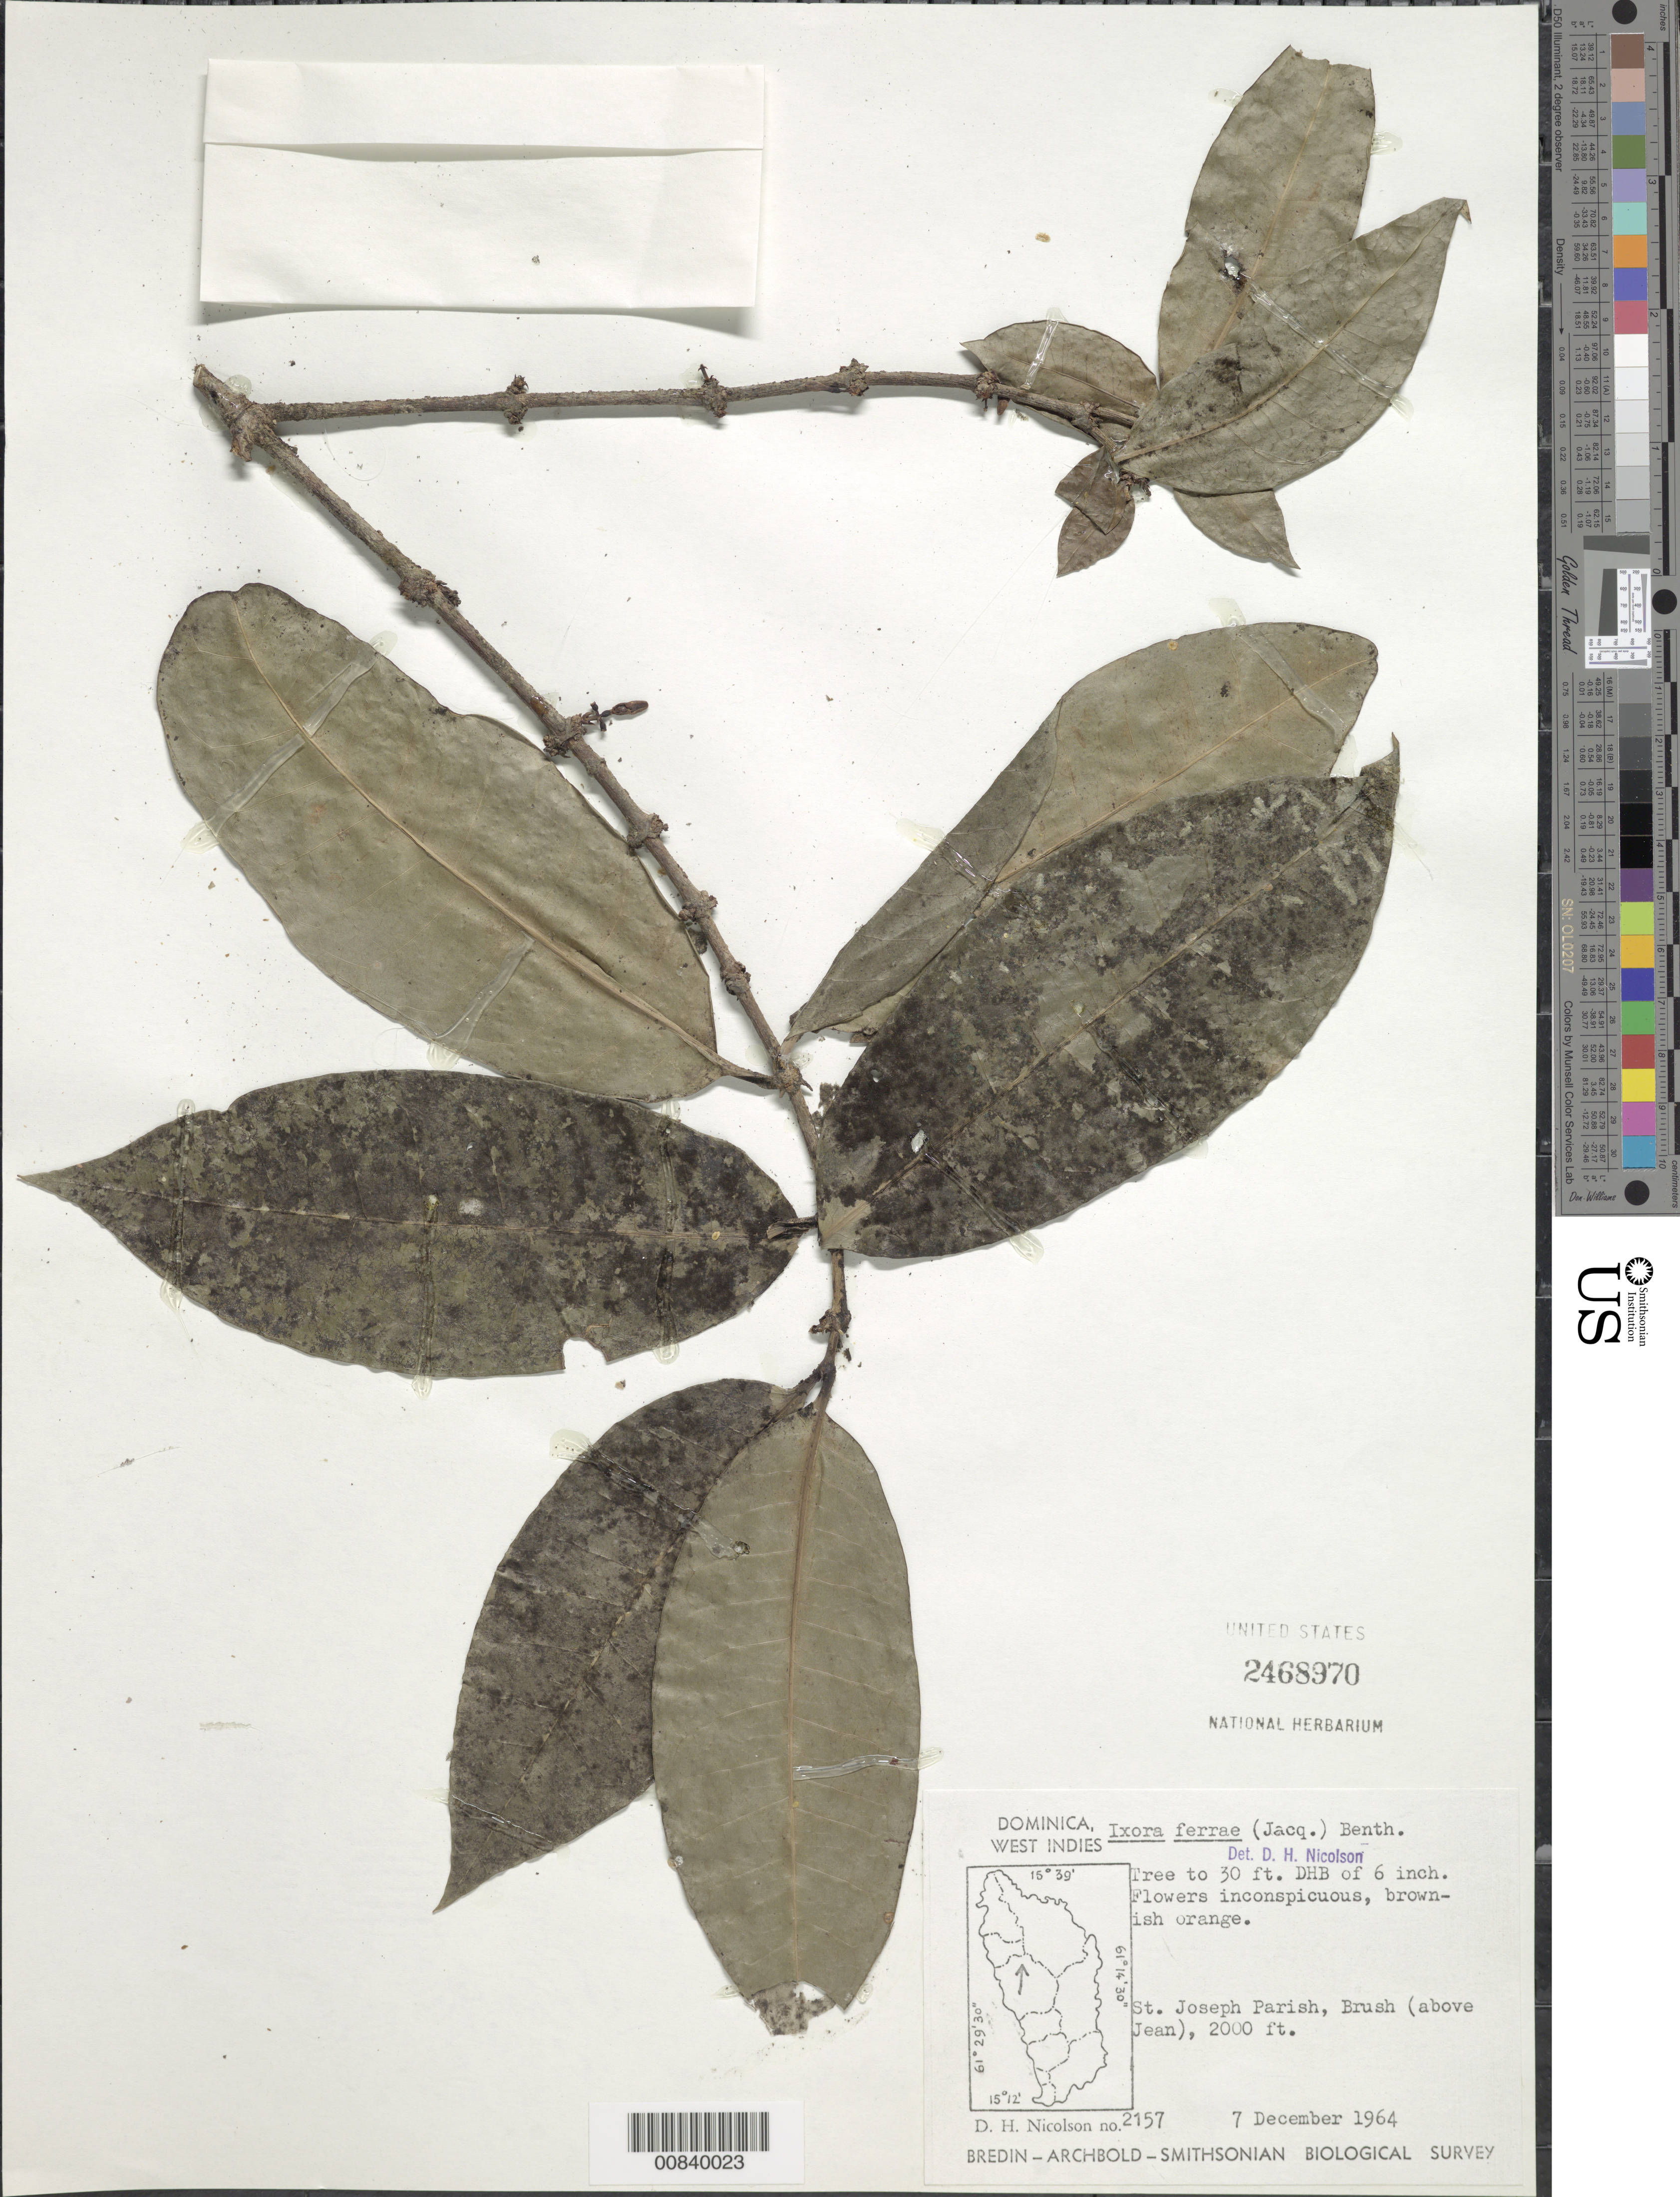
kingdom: Plantae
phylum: Tracheophyta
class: Magnoliopsida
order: Gentianales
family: Rubiaceae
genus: Ixora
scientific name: Ixora ferrea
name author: (Jacq.) Benth.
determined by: Nicolson, Dan H.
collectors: D. H. Nicolson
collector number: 2157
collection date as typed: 07 Dec 1964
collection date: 1964-12-07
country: Dominica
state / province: St. Joseph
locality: Brush (above Jean)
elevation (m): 610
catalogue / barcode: US 2468970